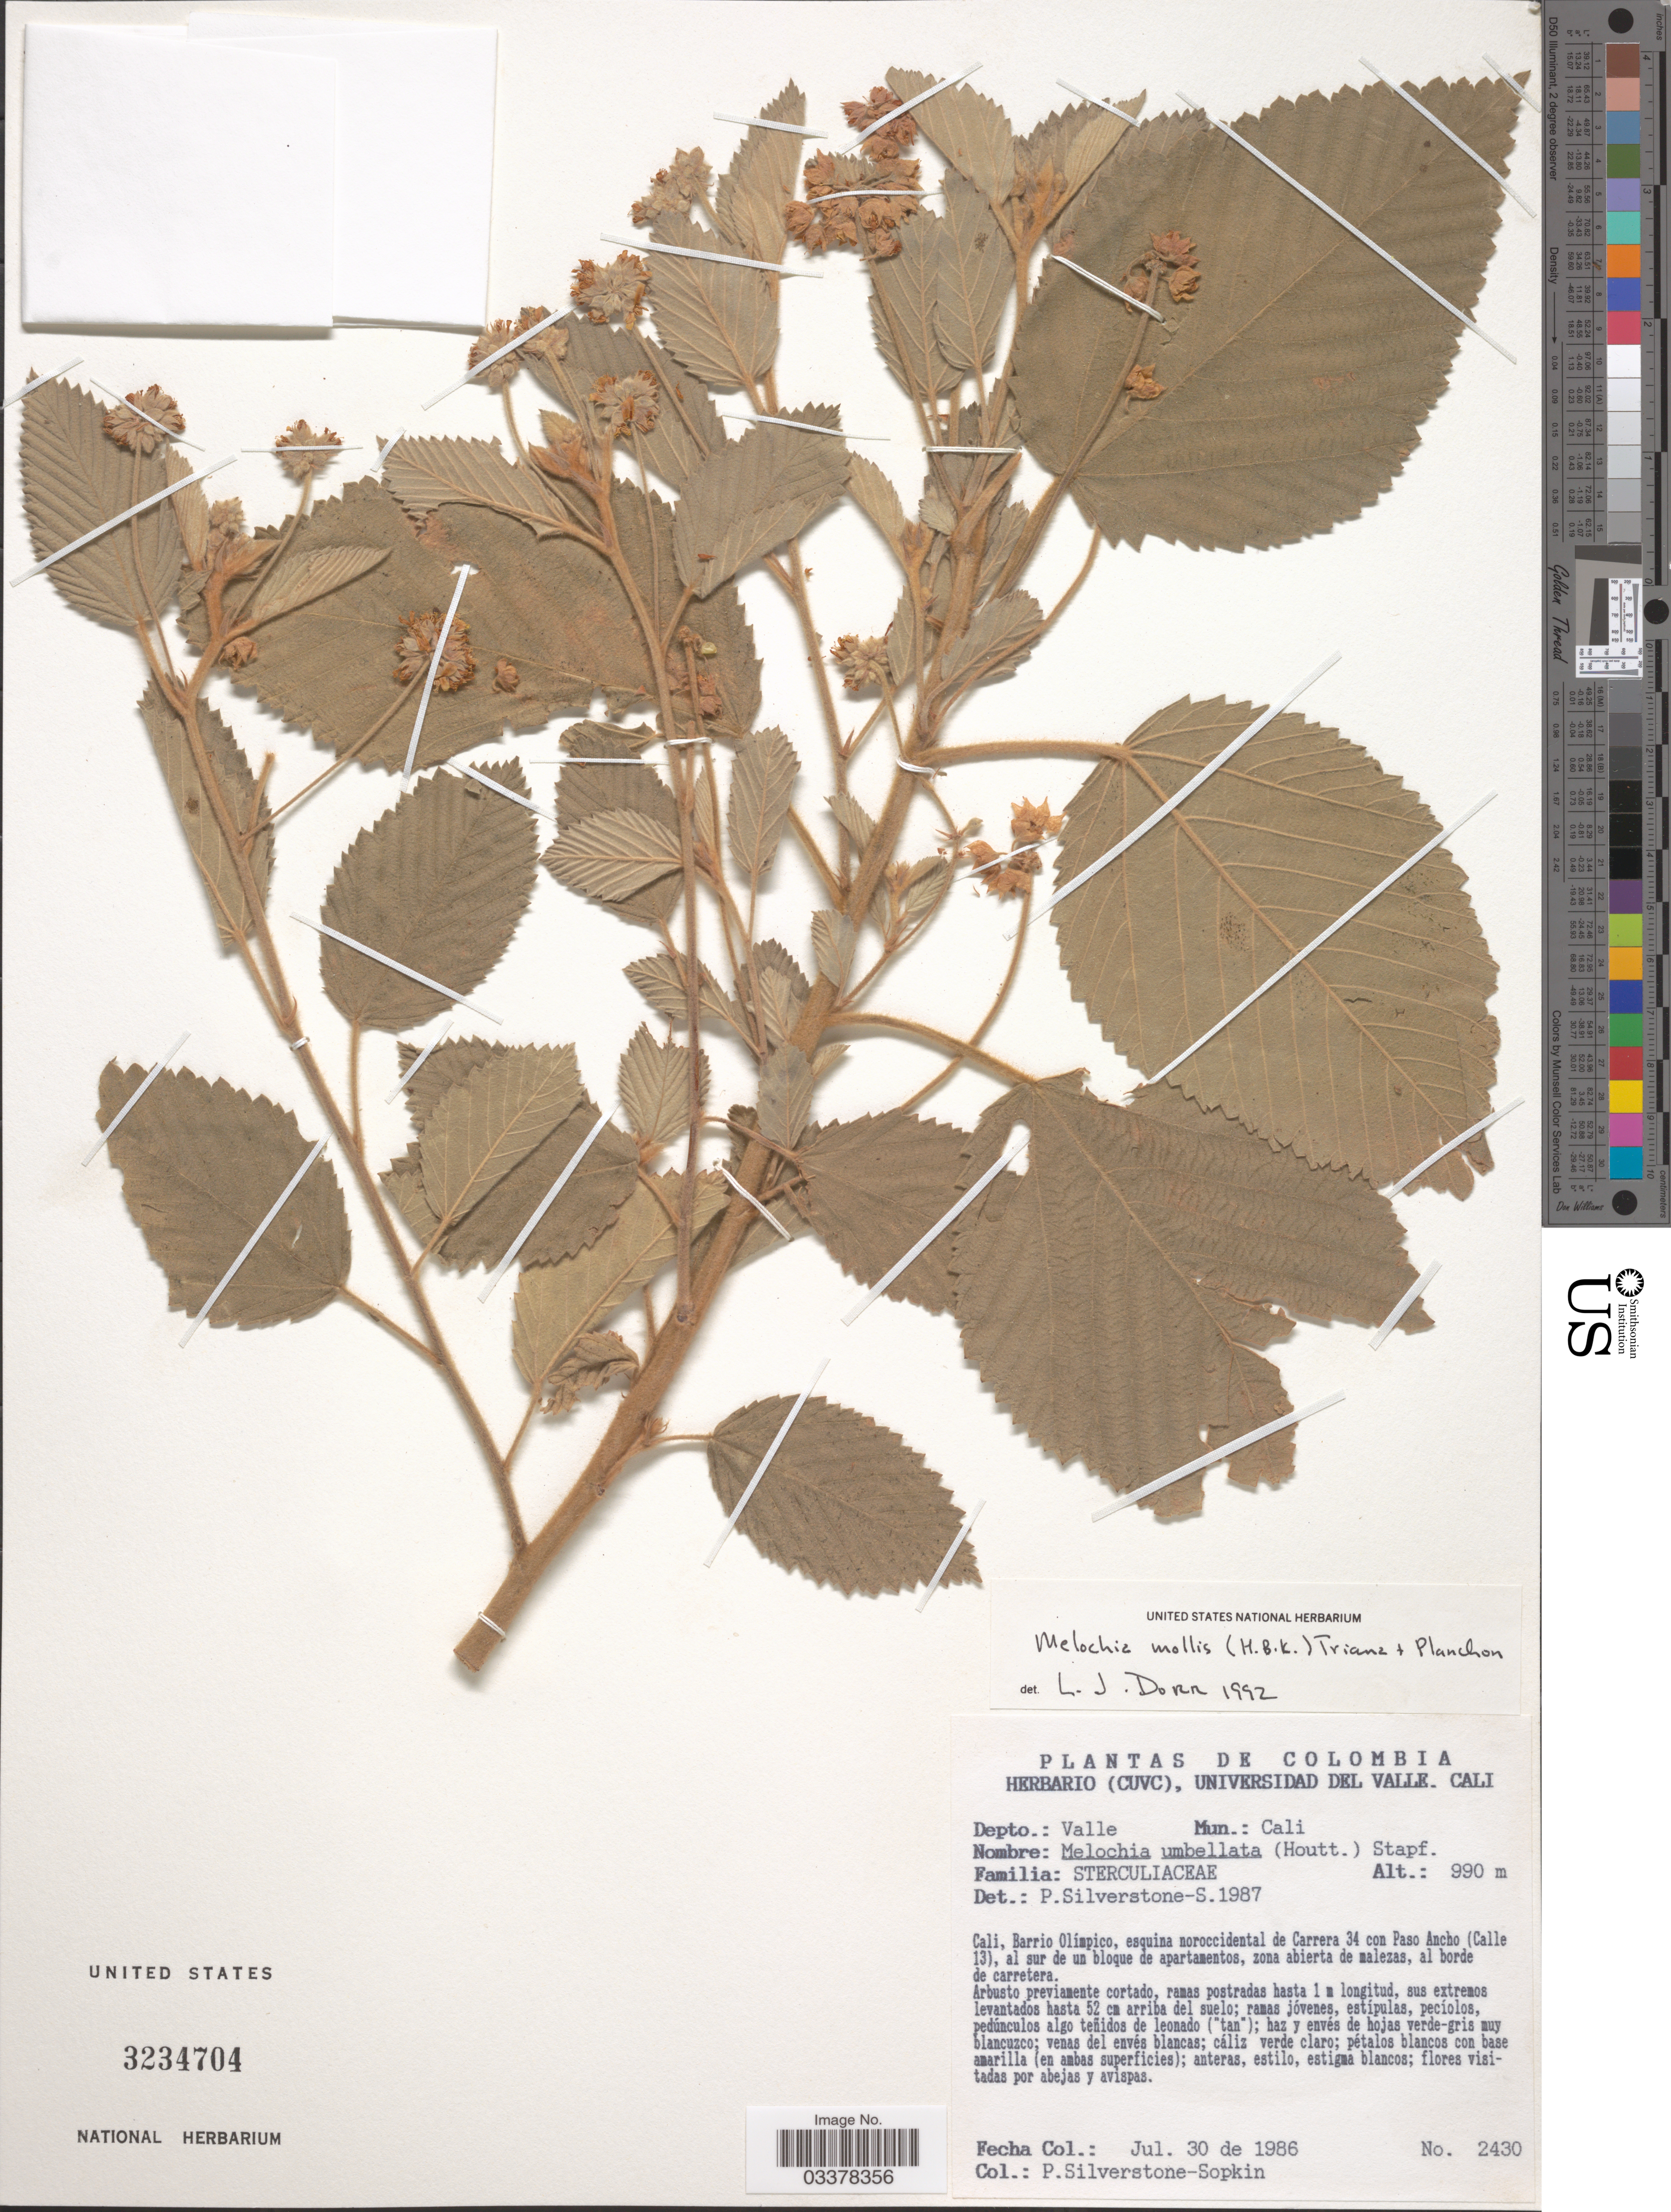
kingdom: Plantae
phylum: Tracheophyta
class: Magnoliopsida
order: Malvales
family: Malvaceae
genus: Melochia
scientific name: Melochia mollis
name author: (Kunth) Triana & Planch.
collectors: P. A. Silverstone-Sopkin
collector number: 2430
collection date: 1986-07-30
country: Colombia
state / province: Valle del Cauca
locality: Depto.: Valle Mun.: Cali. Barrio Olímpico, esquina noroccidental de Carrera 34 con Paso Ancho (Calle 13), al sur de un bloque de apartamentos, zona abierta de malezas, al borde de carretera.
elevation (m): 990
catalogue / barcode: US 3234704